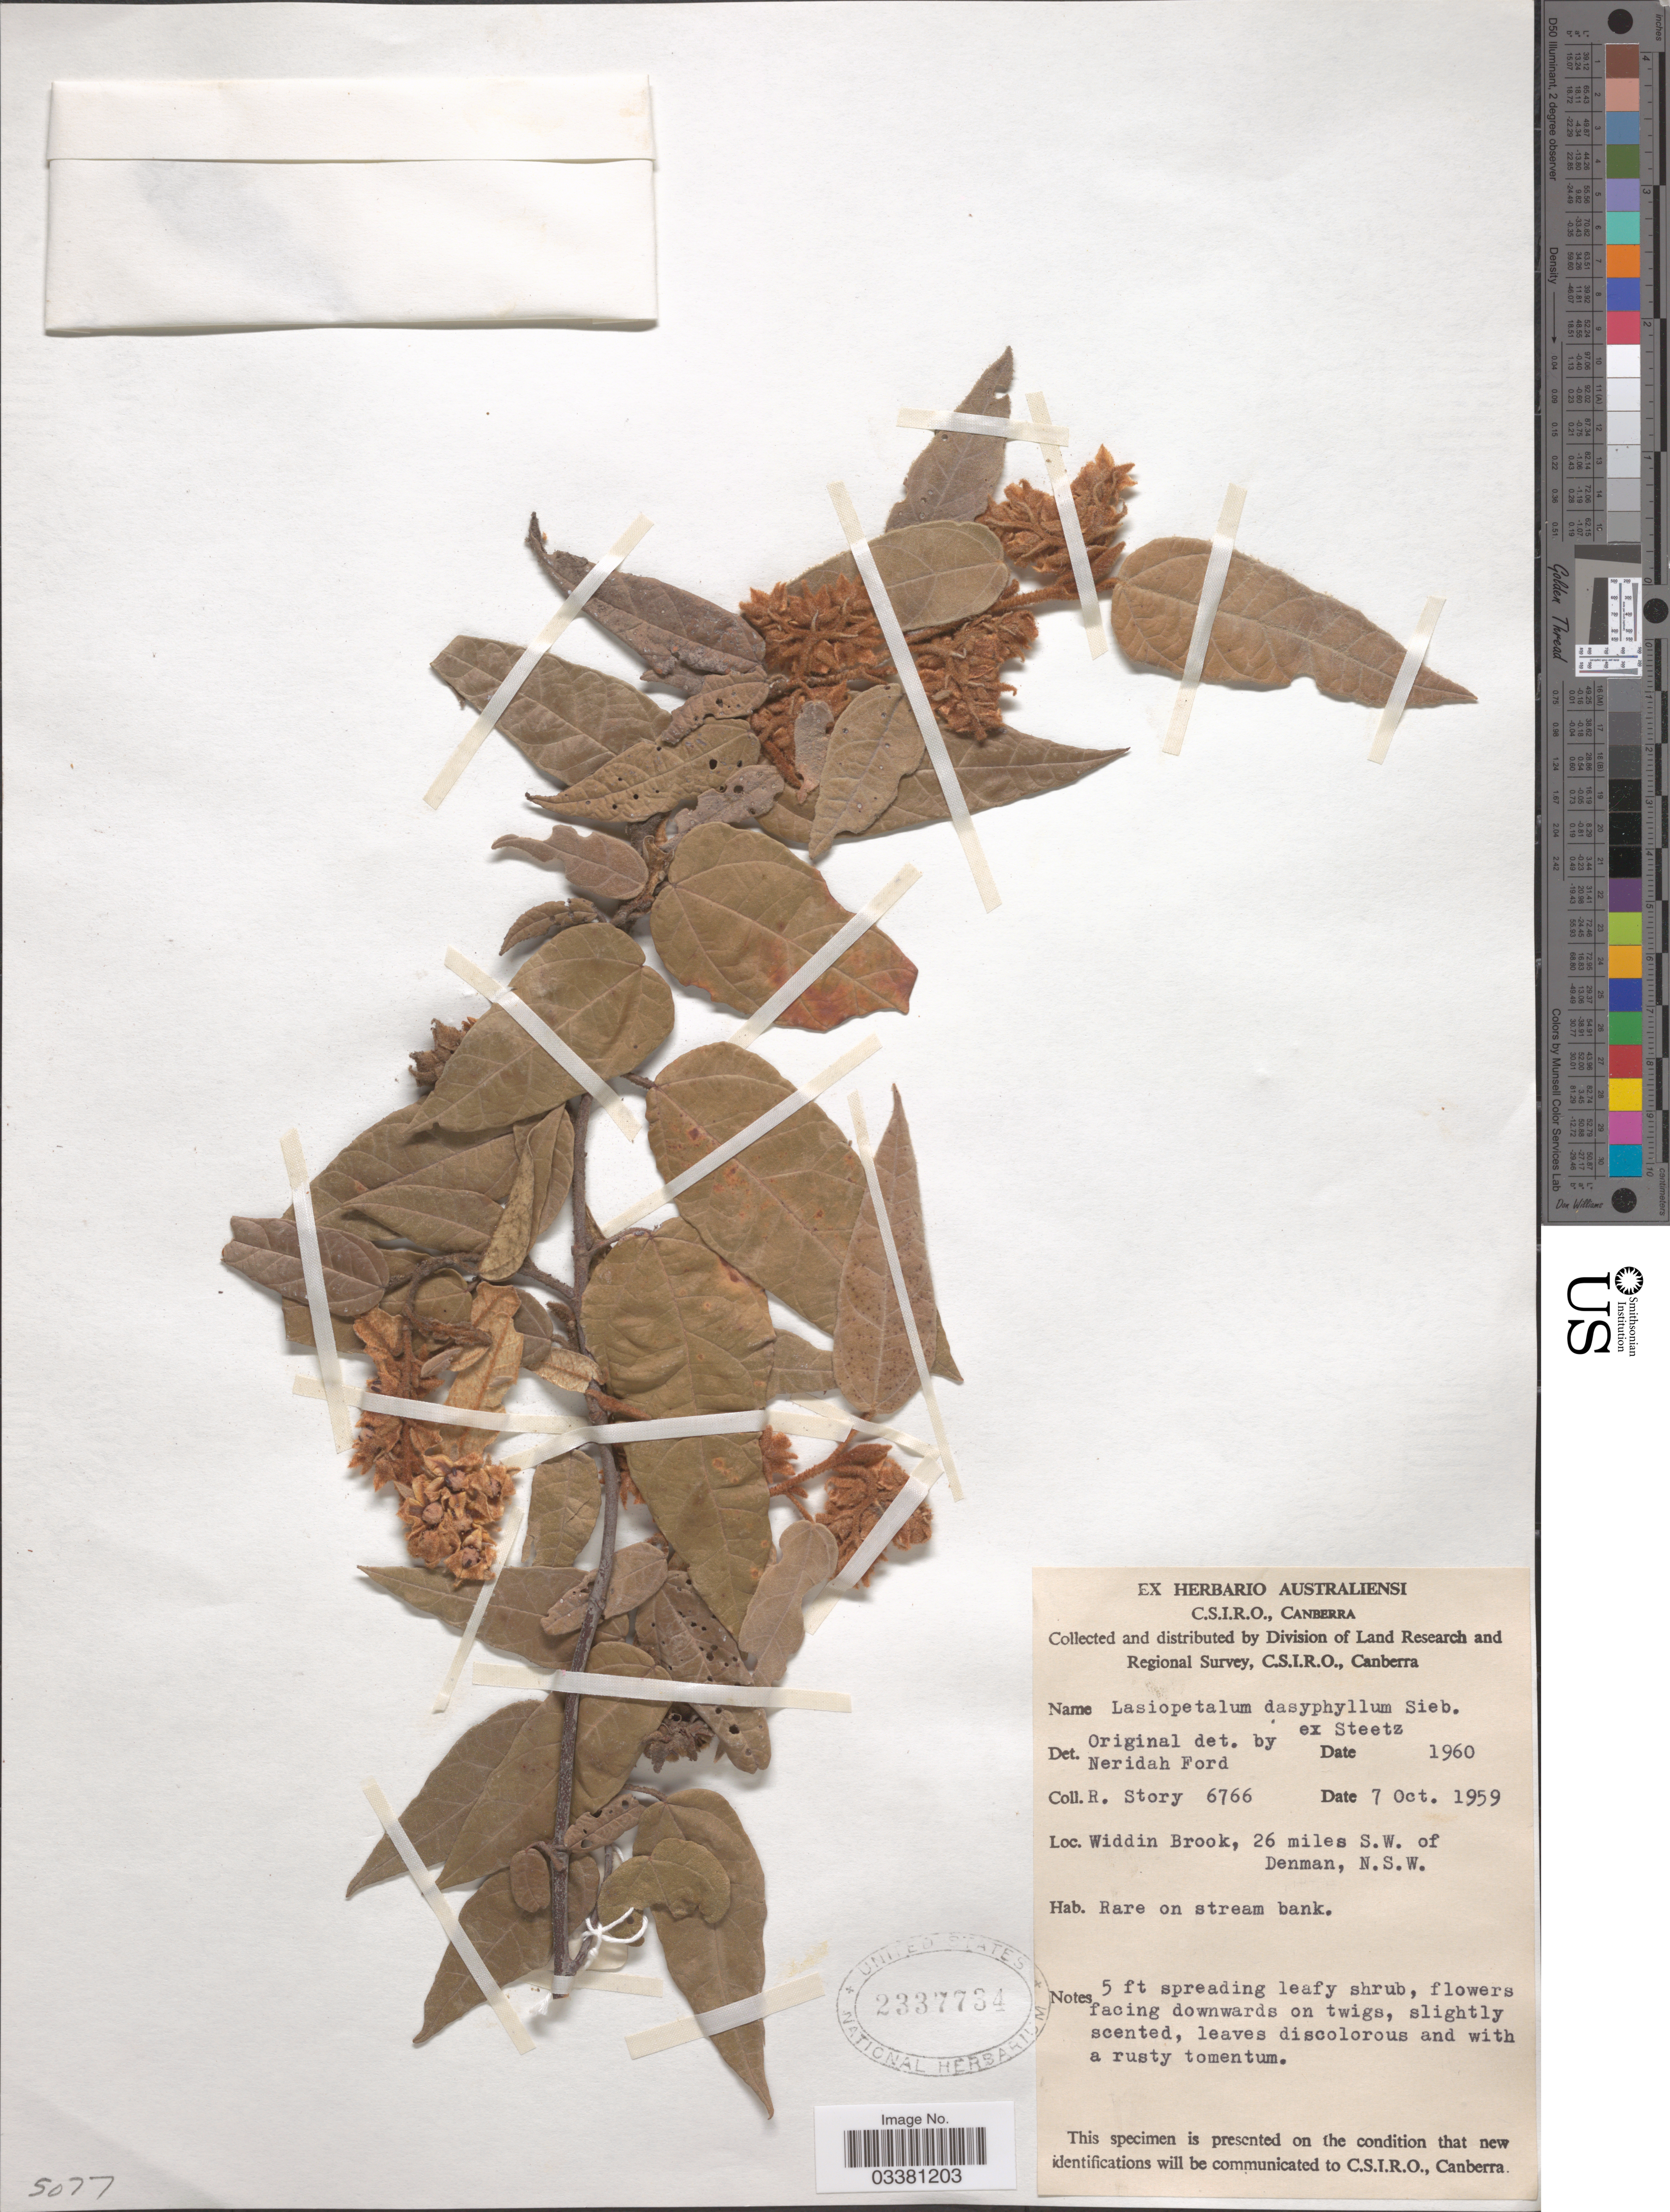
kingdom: Plantae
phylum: Tracheophyta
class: Magnoliopsida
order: Malvales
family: Malvaceae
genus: Lasiopetalum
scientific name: Lasiopetalum dasyphyllum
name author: Sieber ex Hook.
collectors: R. Story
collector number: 6766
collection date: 1959-10-07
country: Australia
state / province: New South Wales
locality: Widdin Brook, 26 miles S.W. of Denman.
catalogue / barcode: US 2337734